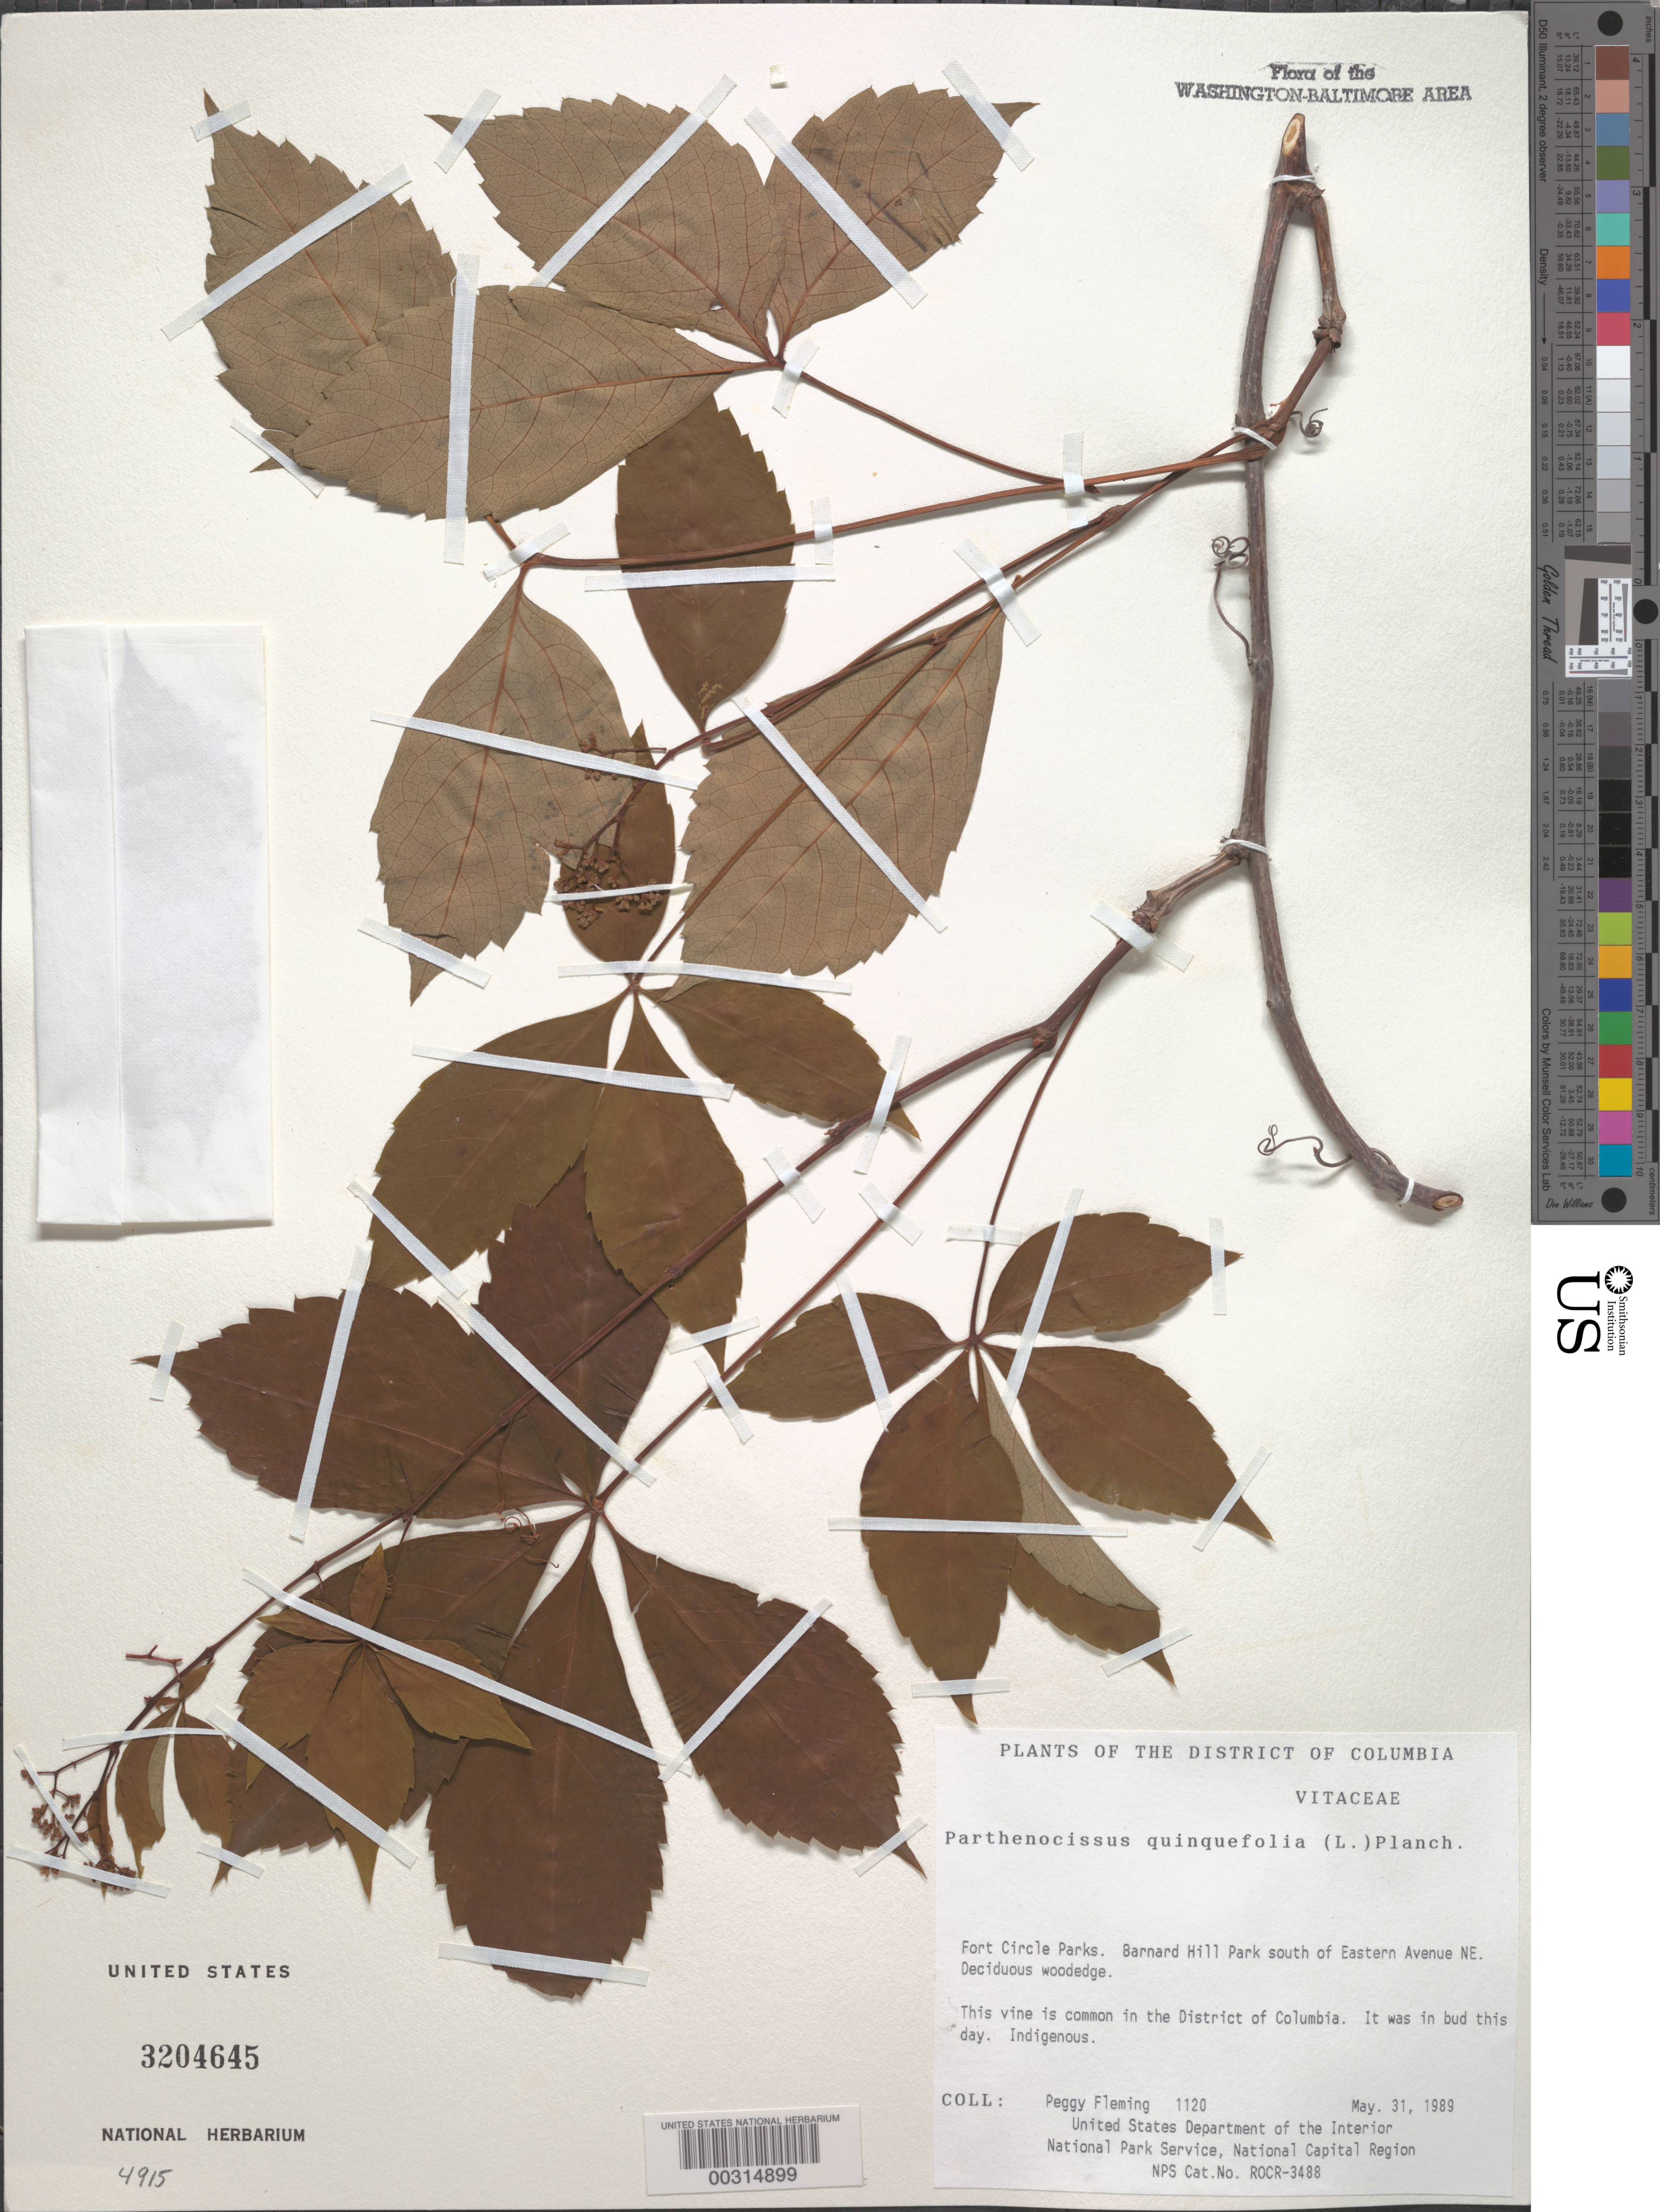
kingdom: Plantae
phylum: Tracheophyta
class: Magnoliopsida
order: Vitales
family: Vitaceae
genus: Parthenocissus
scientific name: Parthenocissus quinquefolia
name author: (L.) Planch.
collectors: P. Fleming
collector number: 1120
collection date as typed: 31 May 1989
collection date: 1989-05-31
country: United States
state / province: District of Columbia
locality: Fort Circle Parks, Barnard Hill Park S of Eastern Ave NE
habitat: Deciduous wood edge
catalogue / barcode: US 3204645